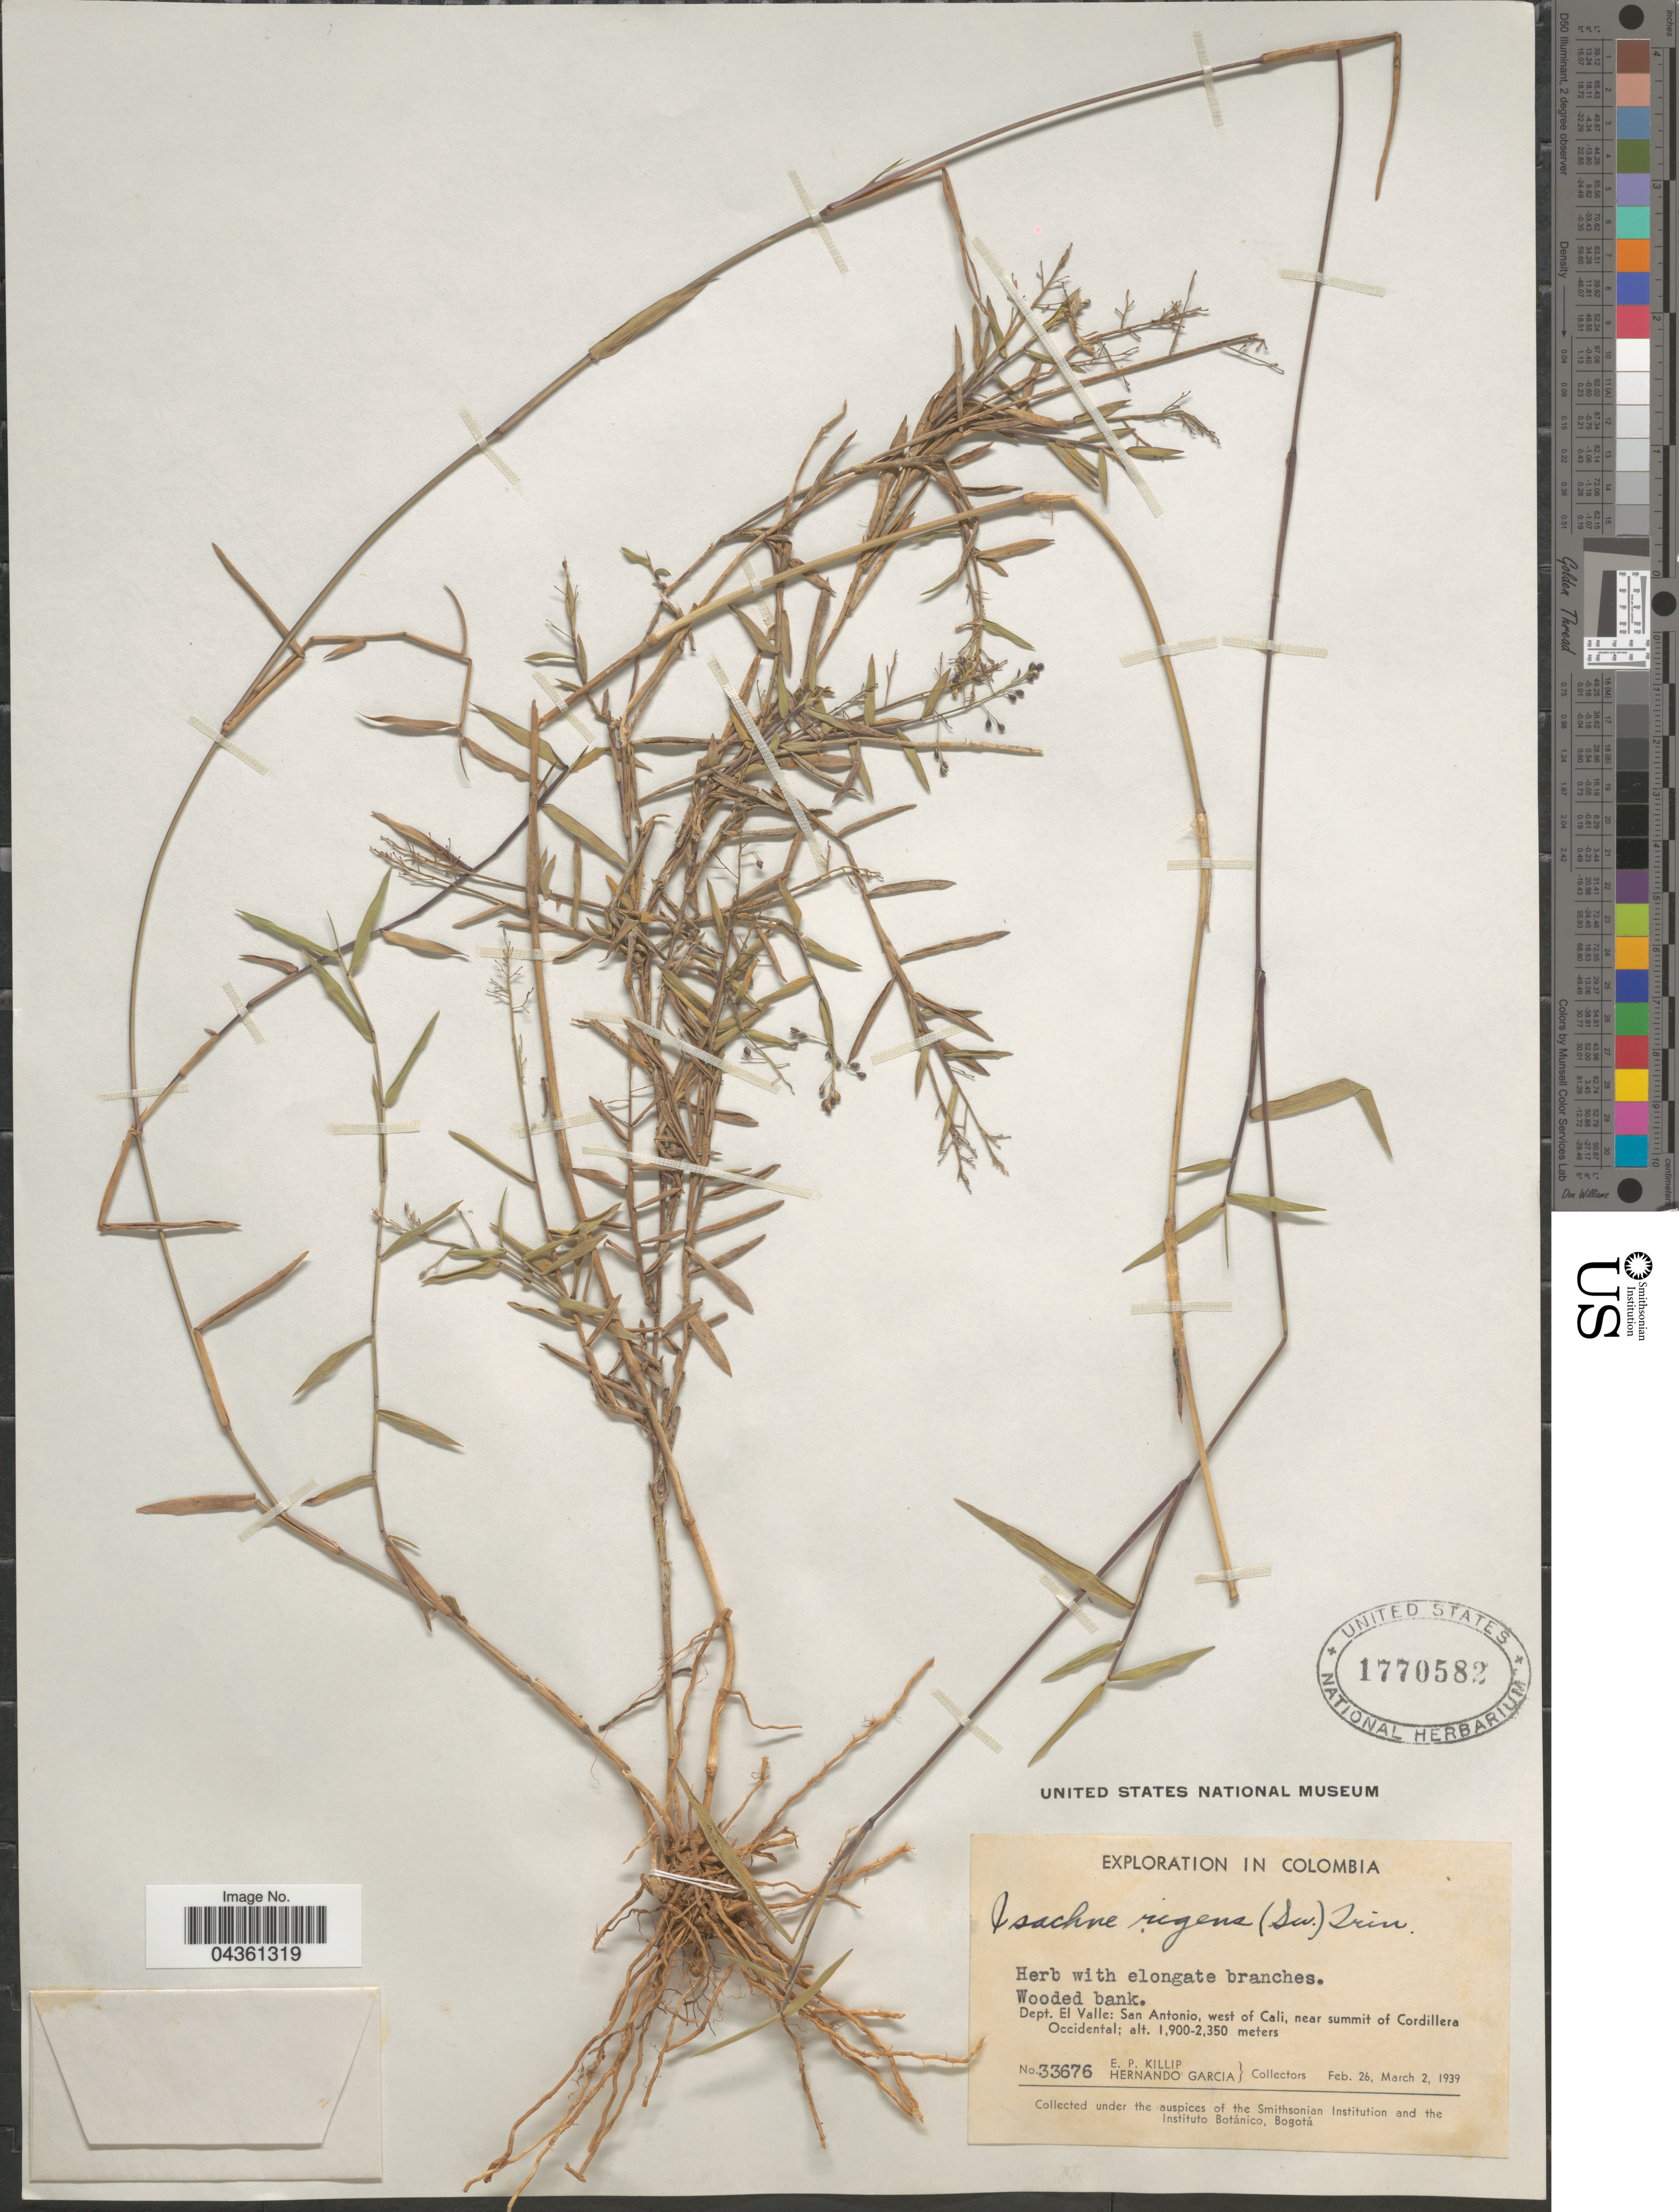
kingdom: Plantae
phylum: Tracheophyta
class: Liliopsida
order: Poales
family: Poaceae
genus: Isachne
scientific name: Isachne rigens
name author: (Sw.) Trin.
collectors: E. P. Killip & H. Garcia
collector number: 33676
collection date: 1939-02-26/1939-03-02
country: Colombia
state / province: Valle del Cauca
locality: Wooded bank. Dept. El Valle: San Antonio, west of Cali, near summit of Cordillera Occidental.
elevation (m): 1900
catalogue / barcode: US 1770582